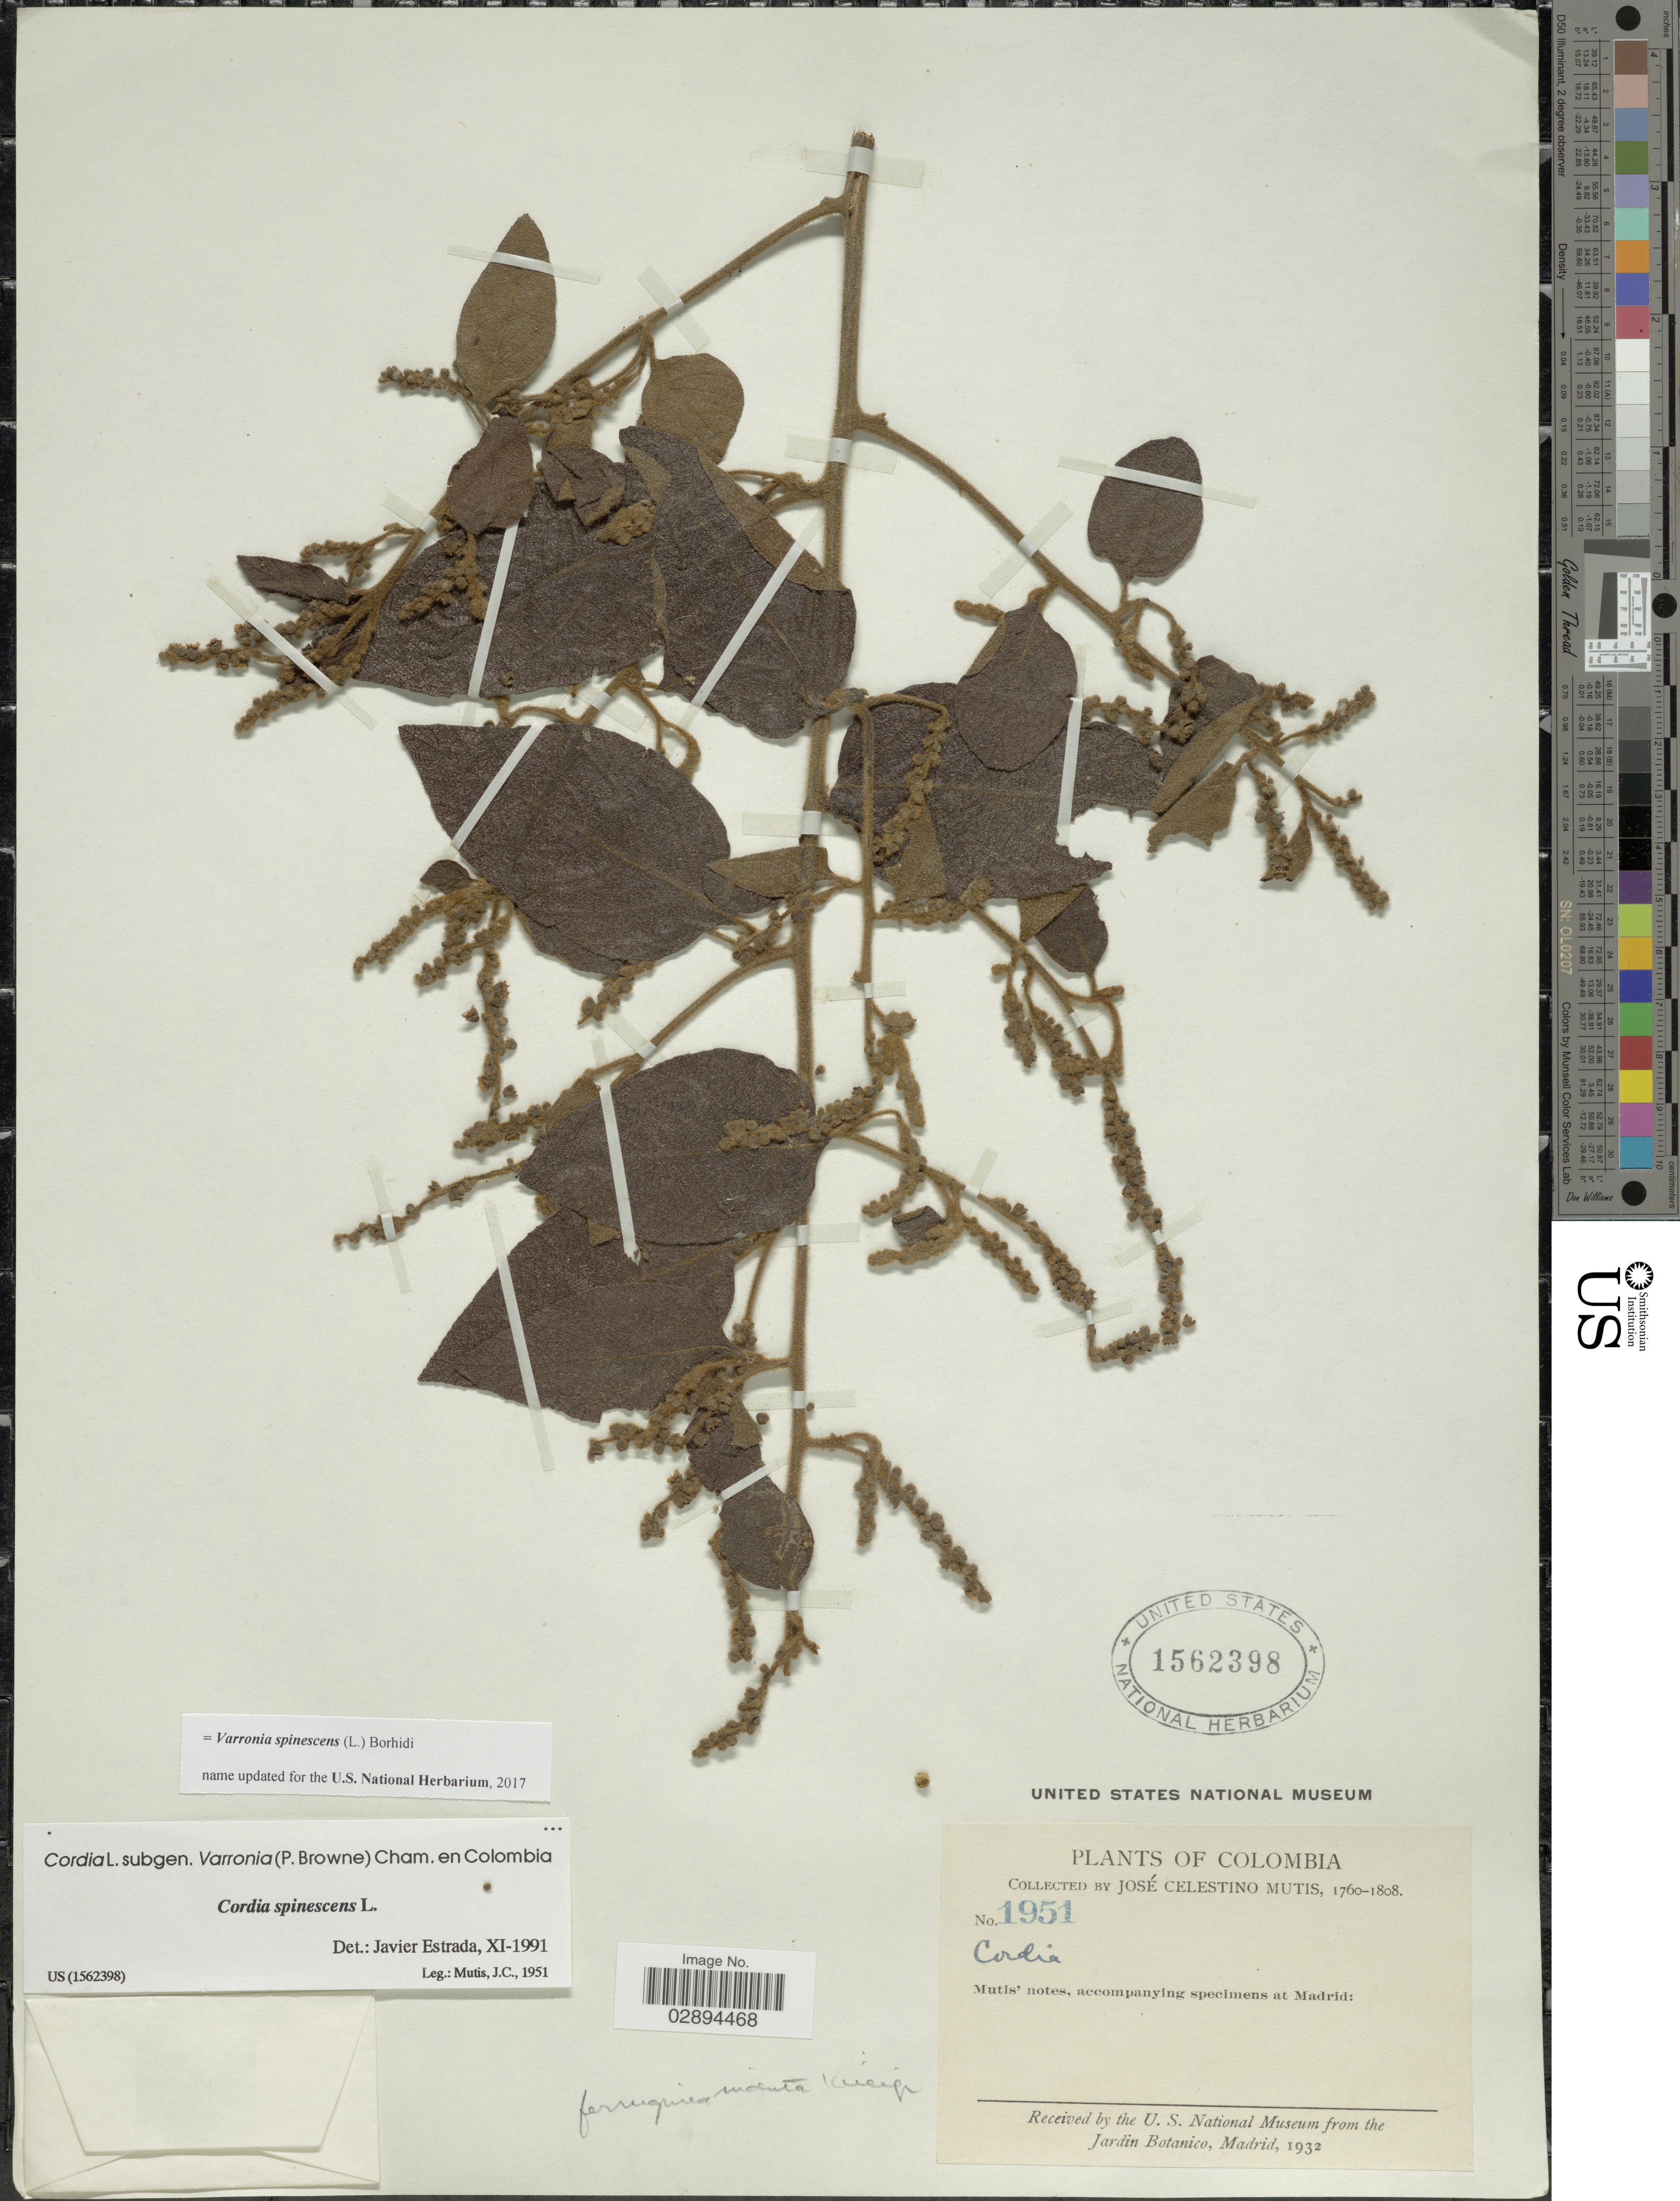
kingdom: Plantae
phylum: Tracheophyta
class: Magnoliopsida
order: Boraginales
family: Cordiaceae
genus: Varronia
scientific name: Varronia spinescens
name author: (L.) Borhidi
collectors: J. C. B. Mutis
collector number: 1951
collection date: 1760/1808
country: Colombia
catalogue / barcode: US 1562398